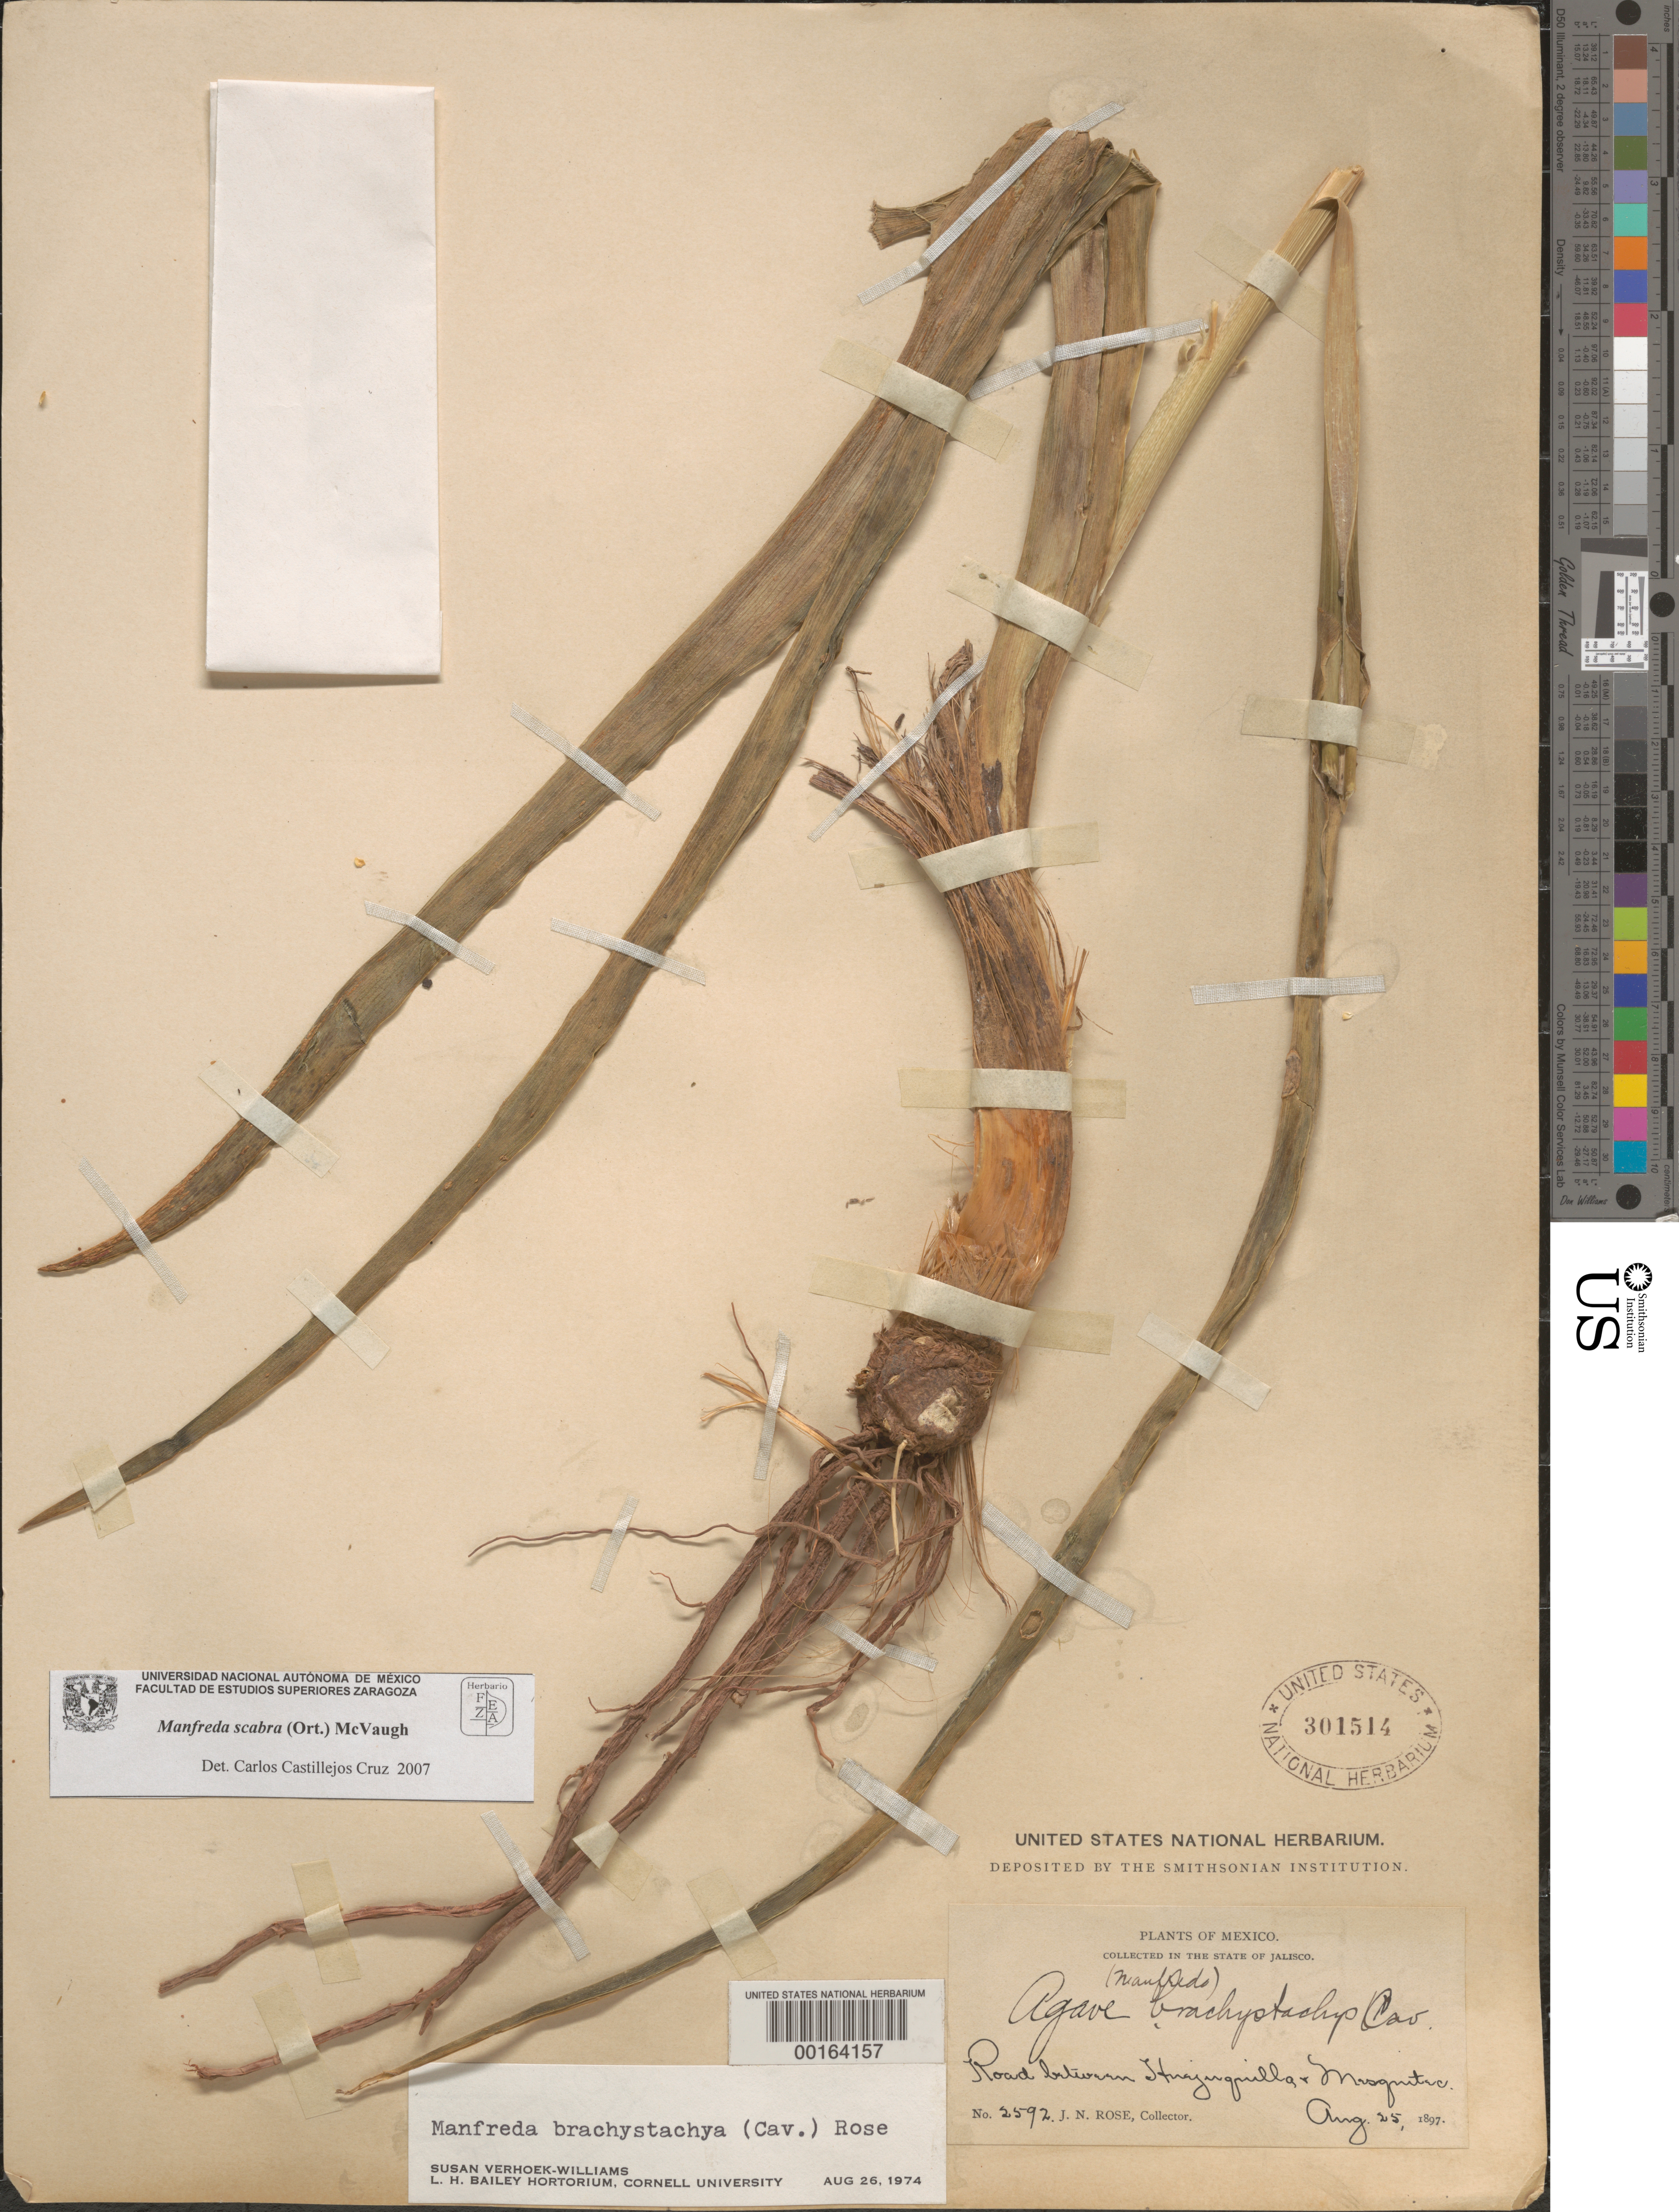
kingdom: Plantae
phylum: Tracheophyta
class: Liliopsida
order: Asparagales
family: Asparagaceae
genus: Manfreda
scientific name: Manfreda scabra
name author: (Ortega) McVaugh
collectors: J. N. Rose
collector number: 2592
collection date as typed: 25 Aug 1897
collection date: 1897-08-25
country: Mexico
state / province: Jalisco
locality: Road between Huejuquilla and Mesquitec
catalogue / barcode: US 301514